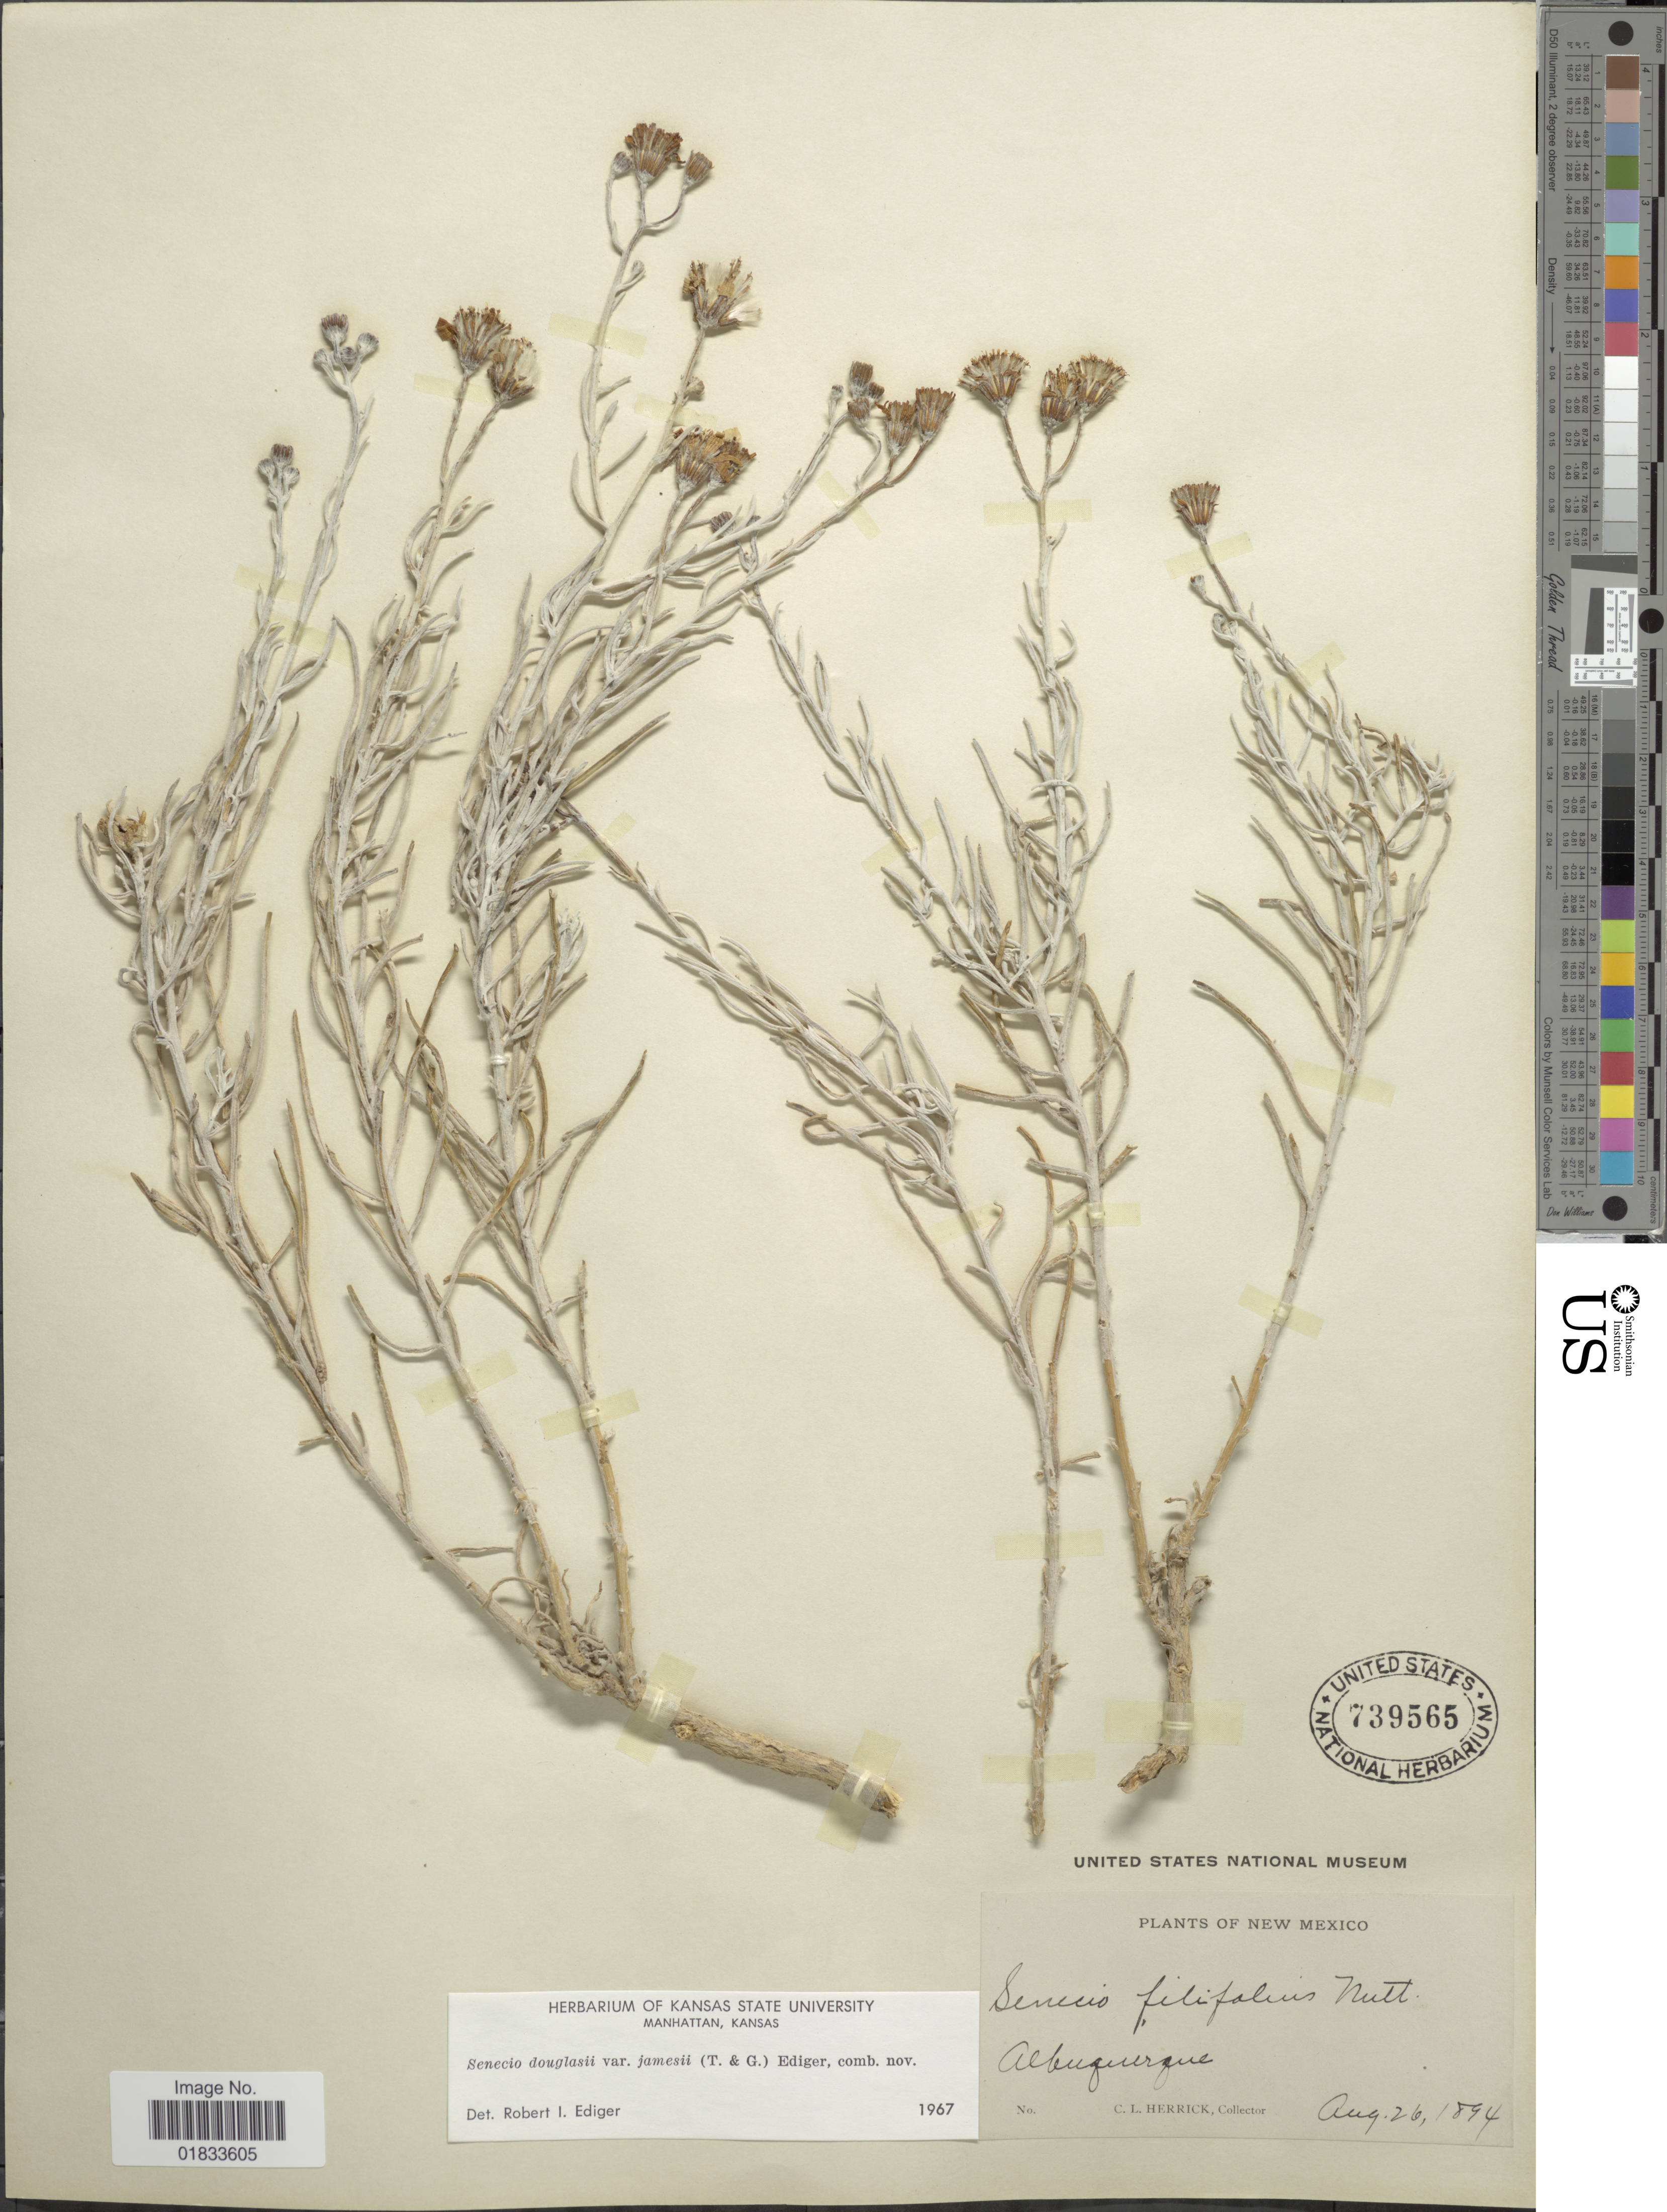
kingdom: Plantae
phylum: Tracheophyta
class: Magnoliopsida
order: Asterales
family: Asteraceae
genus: Senecio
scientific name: Senecio flaccidus var. flaccidus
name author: Less.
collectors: C. Herrick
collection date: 1894-08-26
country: United States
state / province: New Mexico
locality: Albuquerque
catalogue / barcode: US 739565